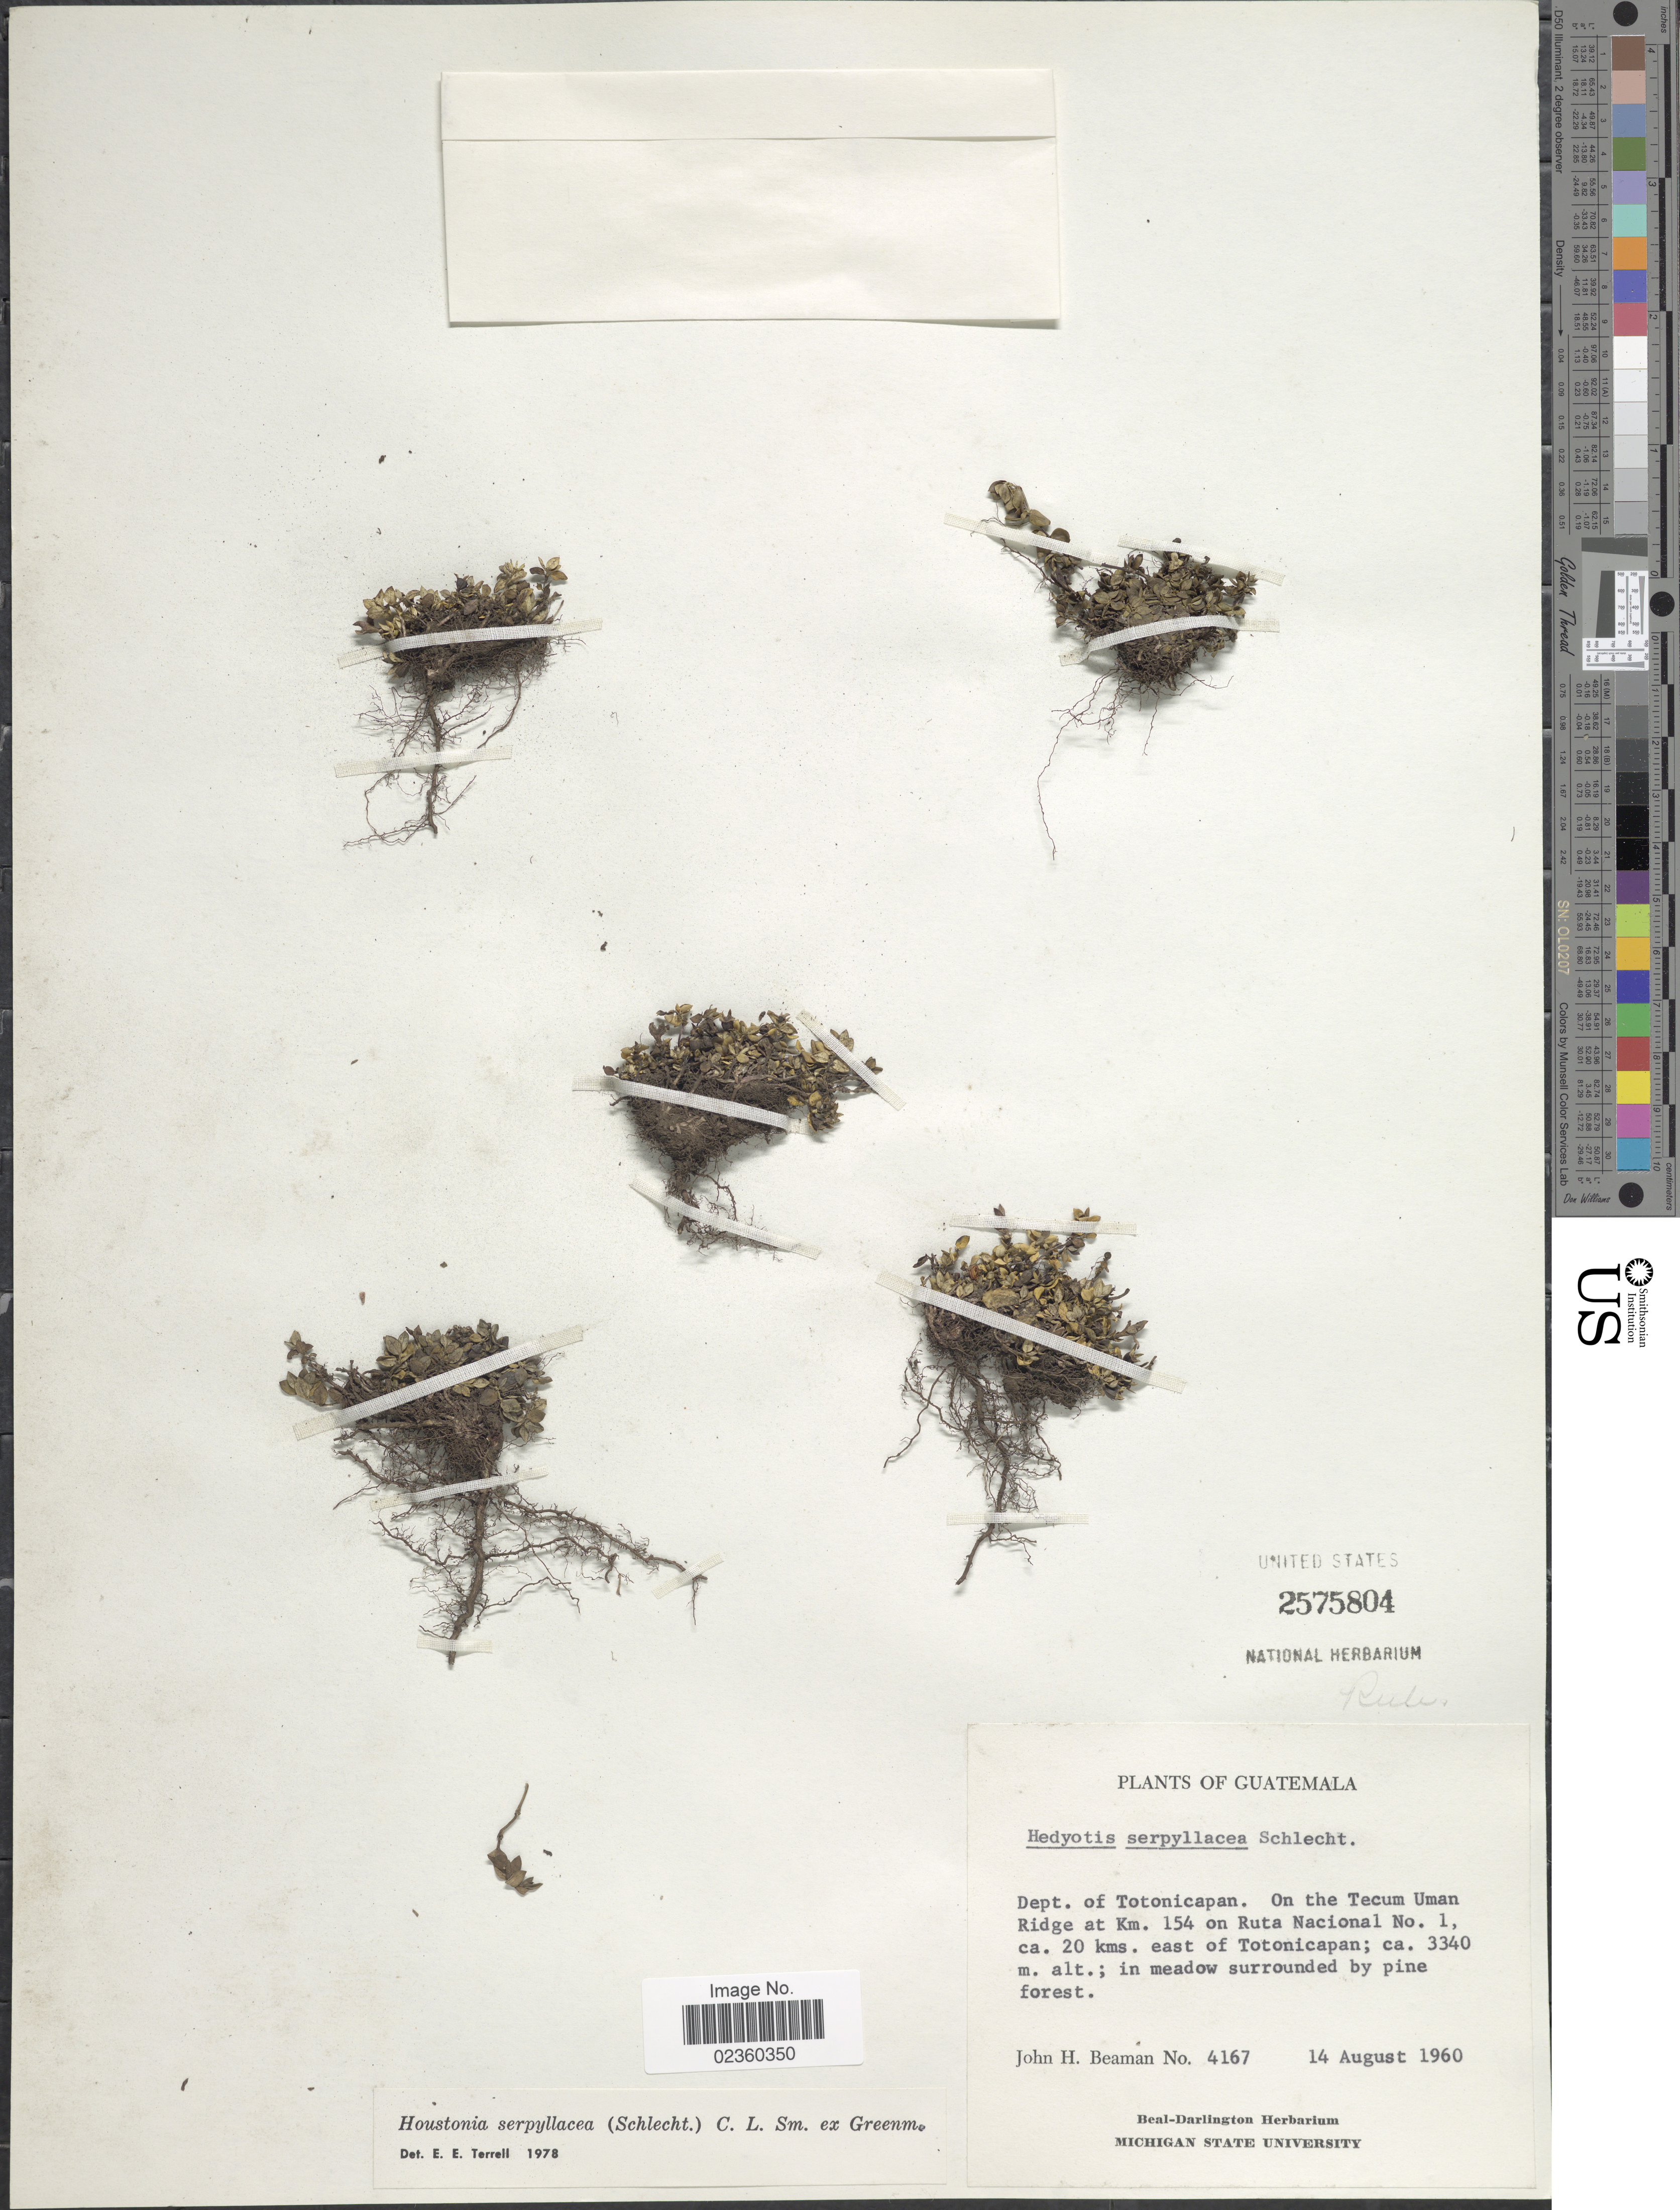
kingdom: Plantae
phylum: Tracheophyta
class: Magnoliopsida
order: Gentianales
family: Rubiaceae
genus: Terrellianthus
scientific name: Terrellianthus serpyllaceus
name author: (Schltdl.) Borhidi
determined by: Florentin, Mariela Nunez, (CTES), Instituto de Botanica del Nordeste (ARGENTINA)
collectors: J. H. Beaman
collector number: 4167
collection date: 1960-08-14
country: Guatemala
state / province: Totonicapan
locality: Dept. of Totonicapan. On the Tecum Uman Ridge at Km 154 on Ruta Nacional No. 1, ca. 20 km east of Totonicapan; in meadow surrounded by pine forest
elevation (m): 3340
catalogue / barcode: US 2575804